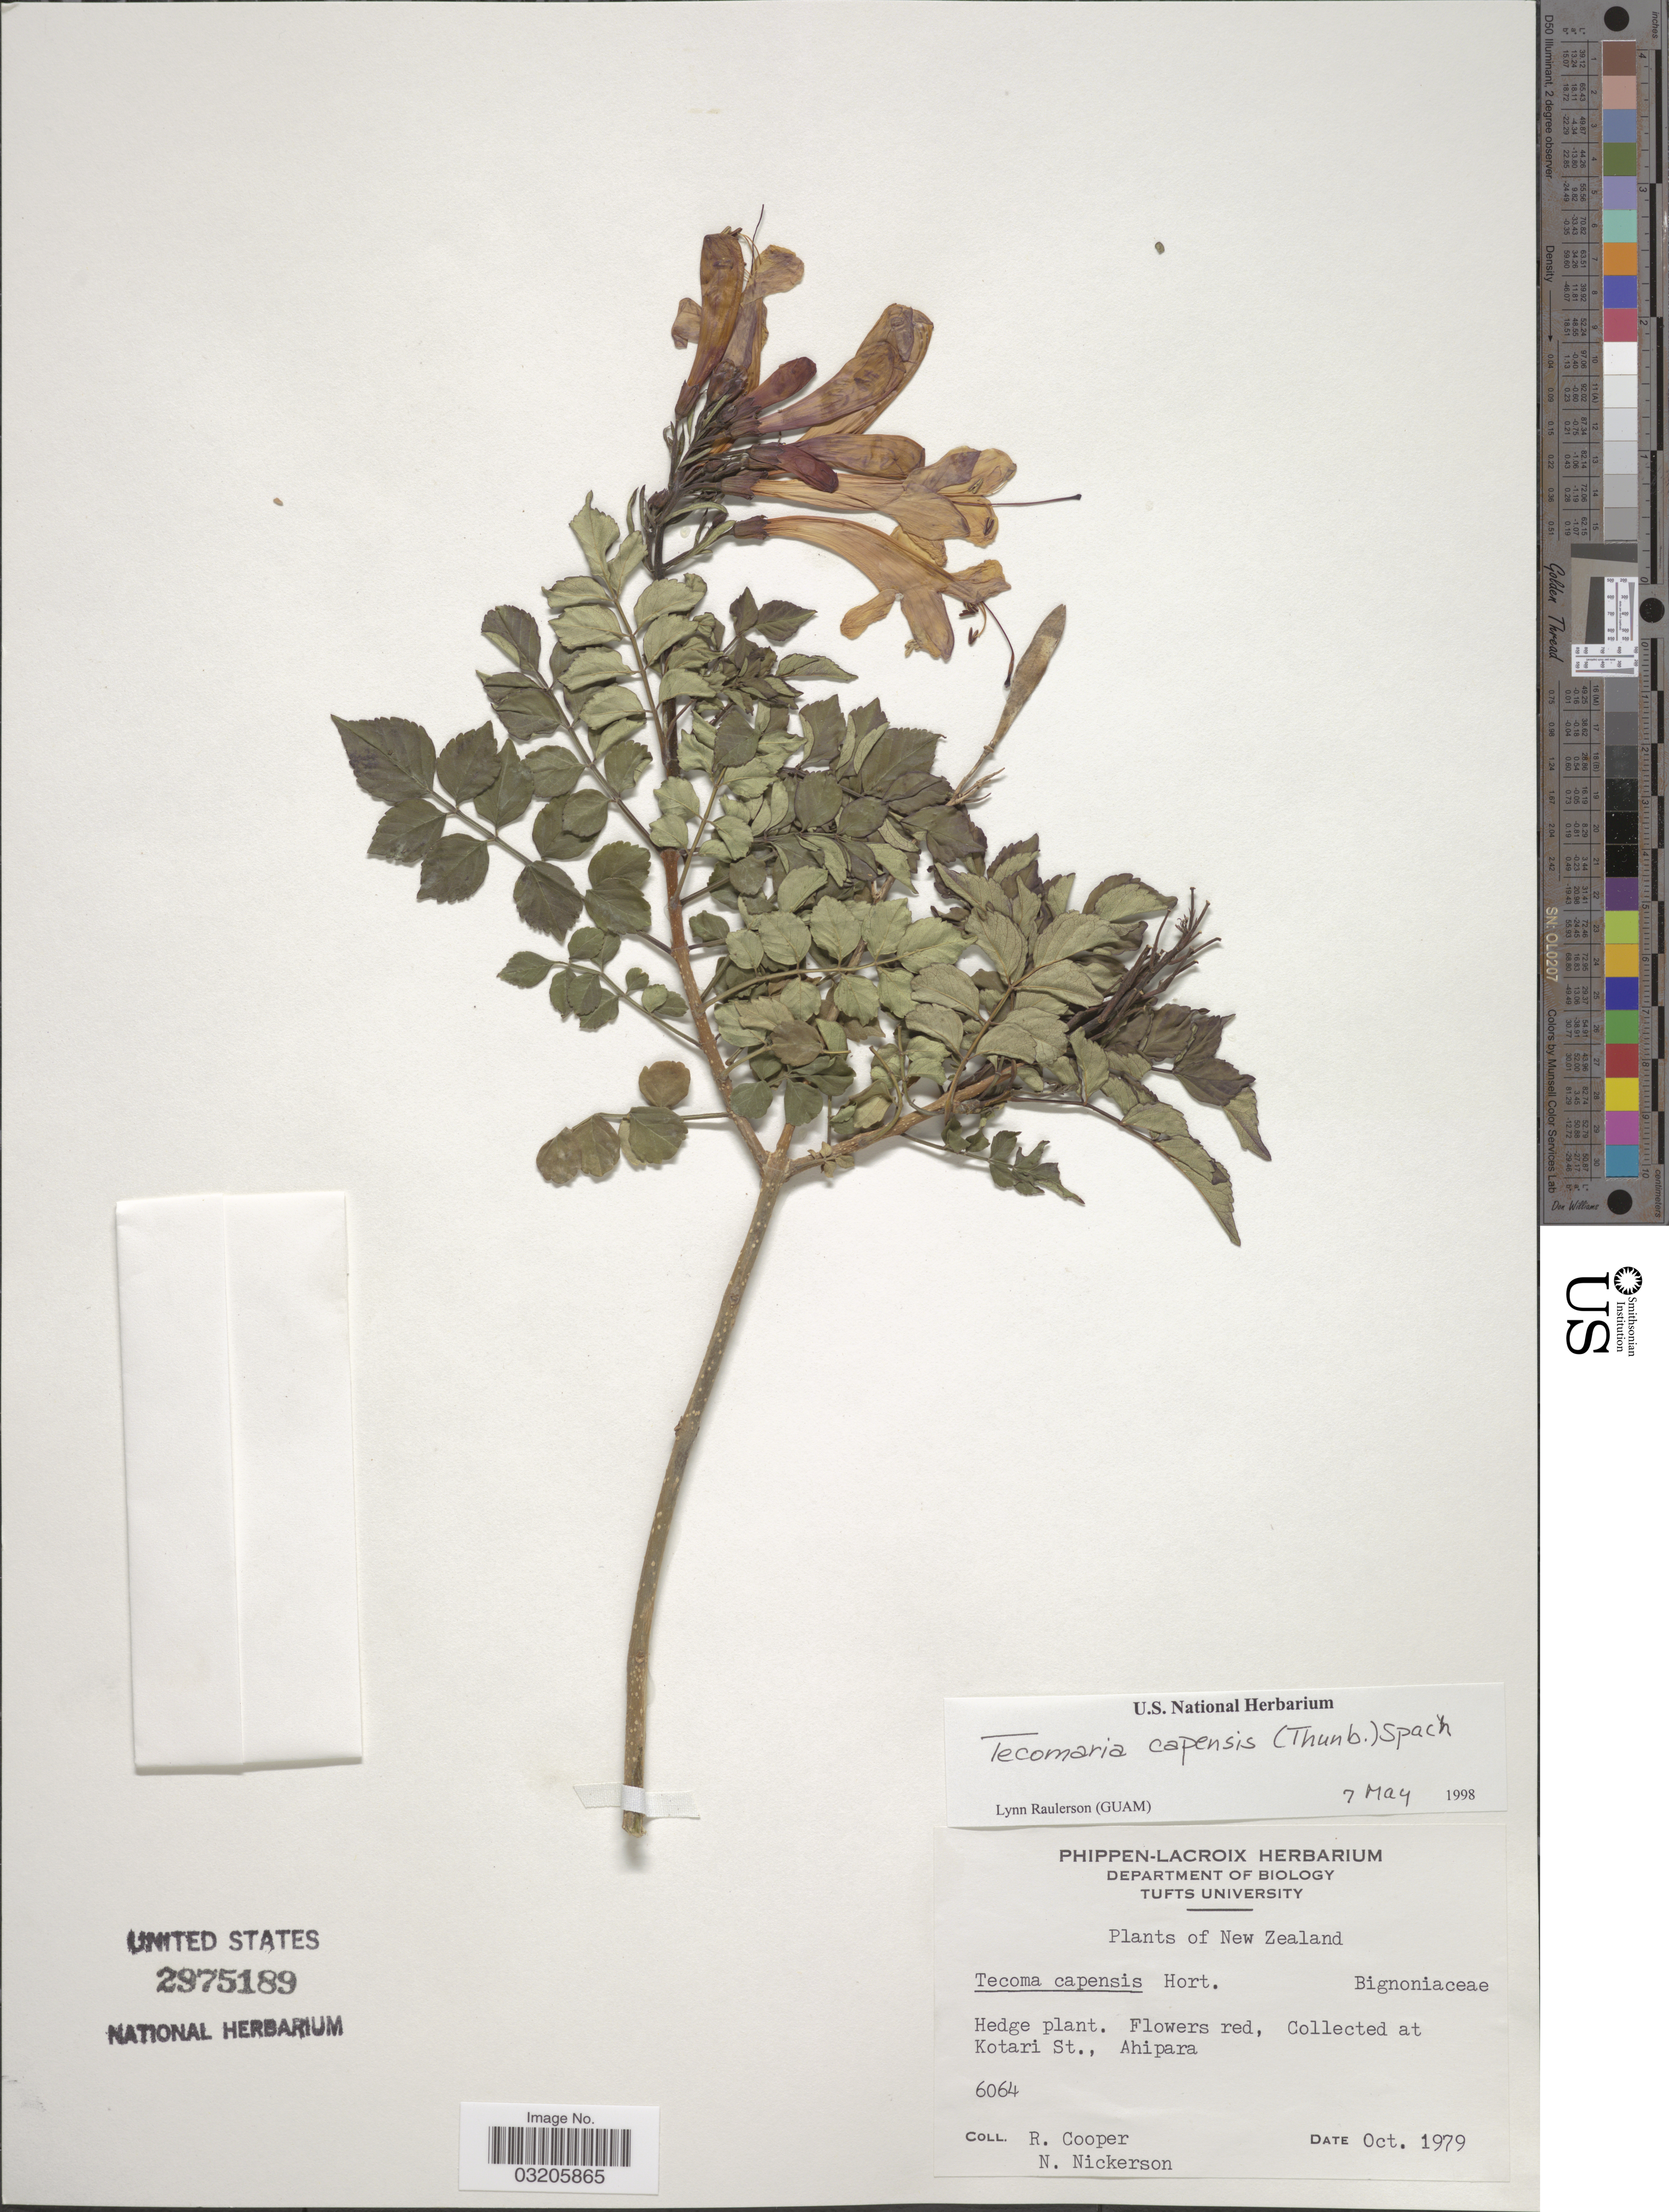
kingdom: Plantae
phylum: Tracheophyta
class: Magnoliopsida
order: Lamiales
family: Bignoniaceae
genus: Tecoma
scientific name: Tecoma capensis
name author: (Thunb.) Lindl.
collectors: R. Cooper & N. Nickerson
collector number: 6064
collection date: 1979-10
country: New Zealand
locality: Kotari St., Ahipara.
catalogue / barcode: US 2975189